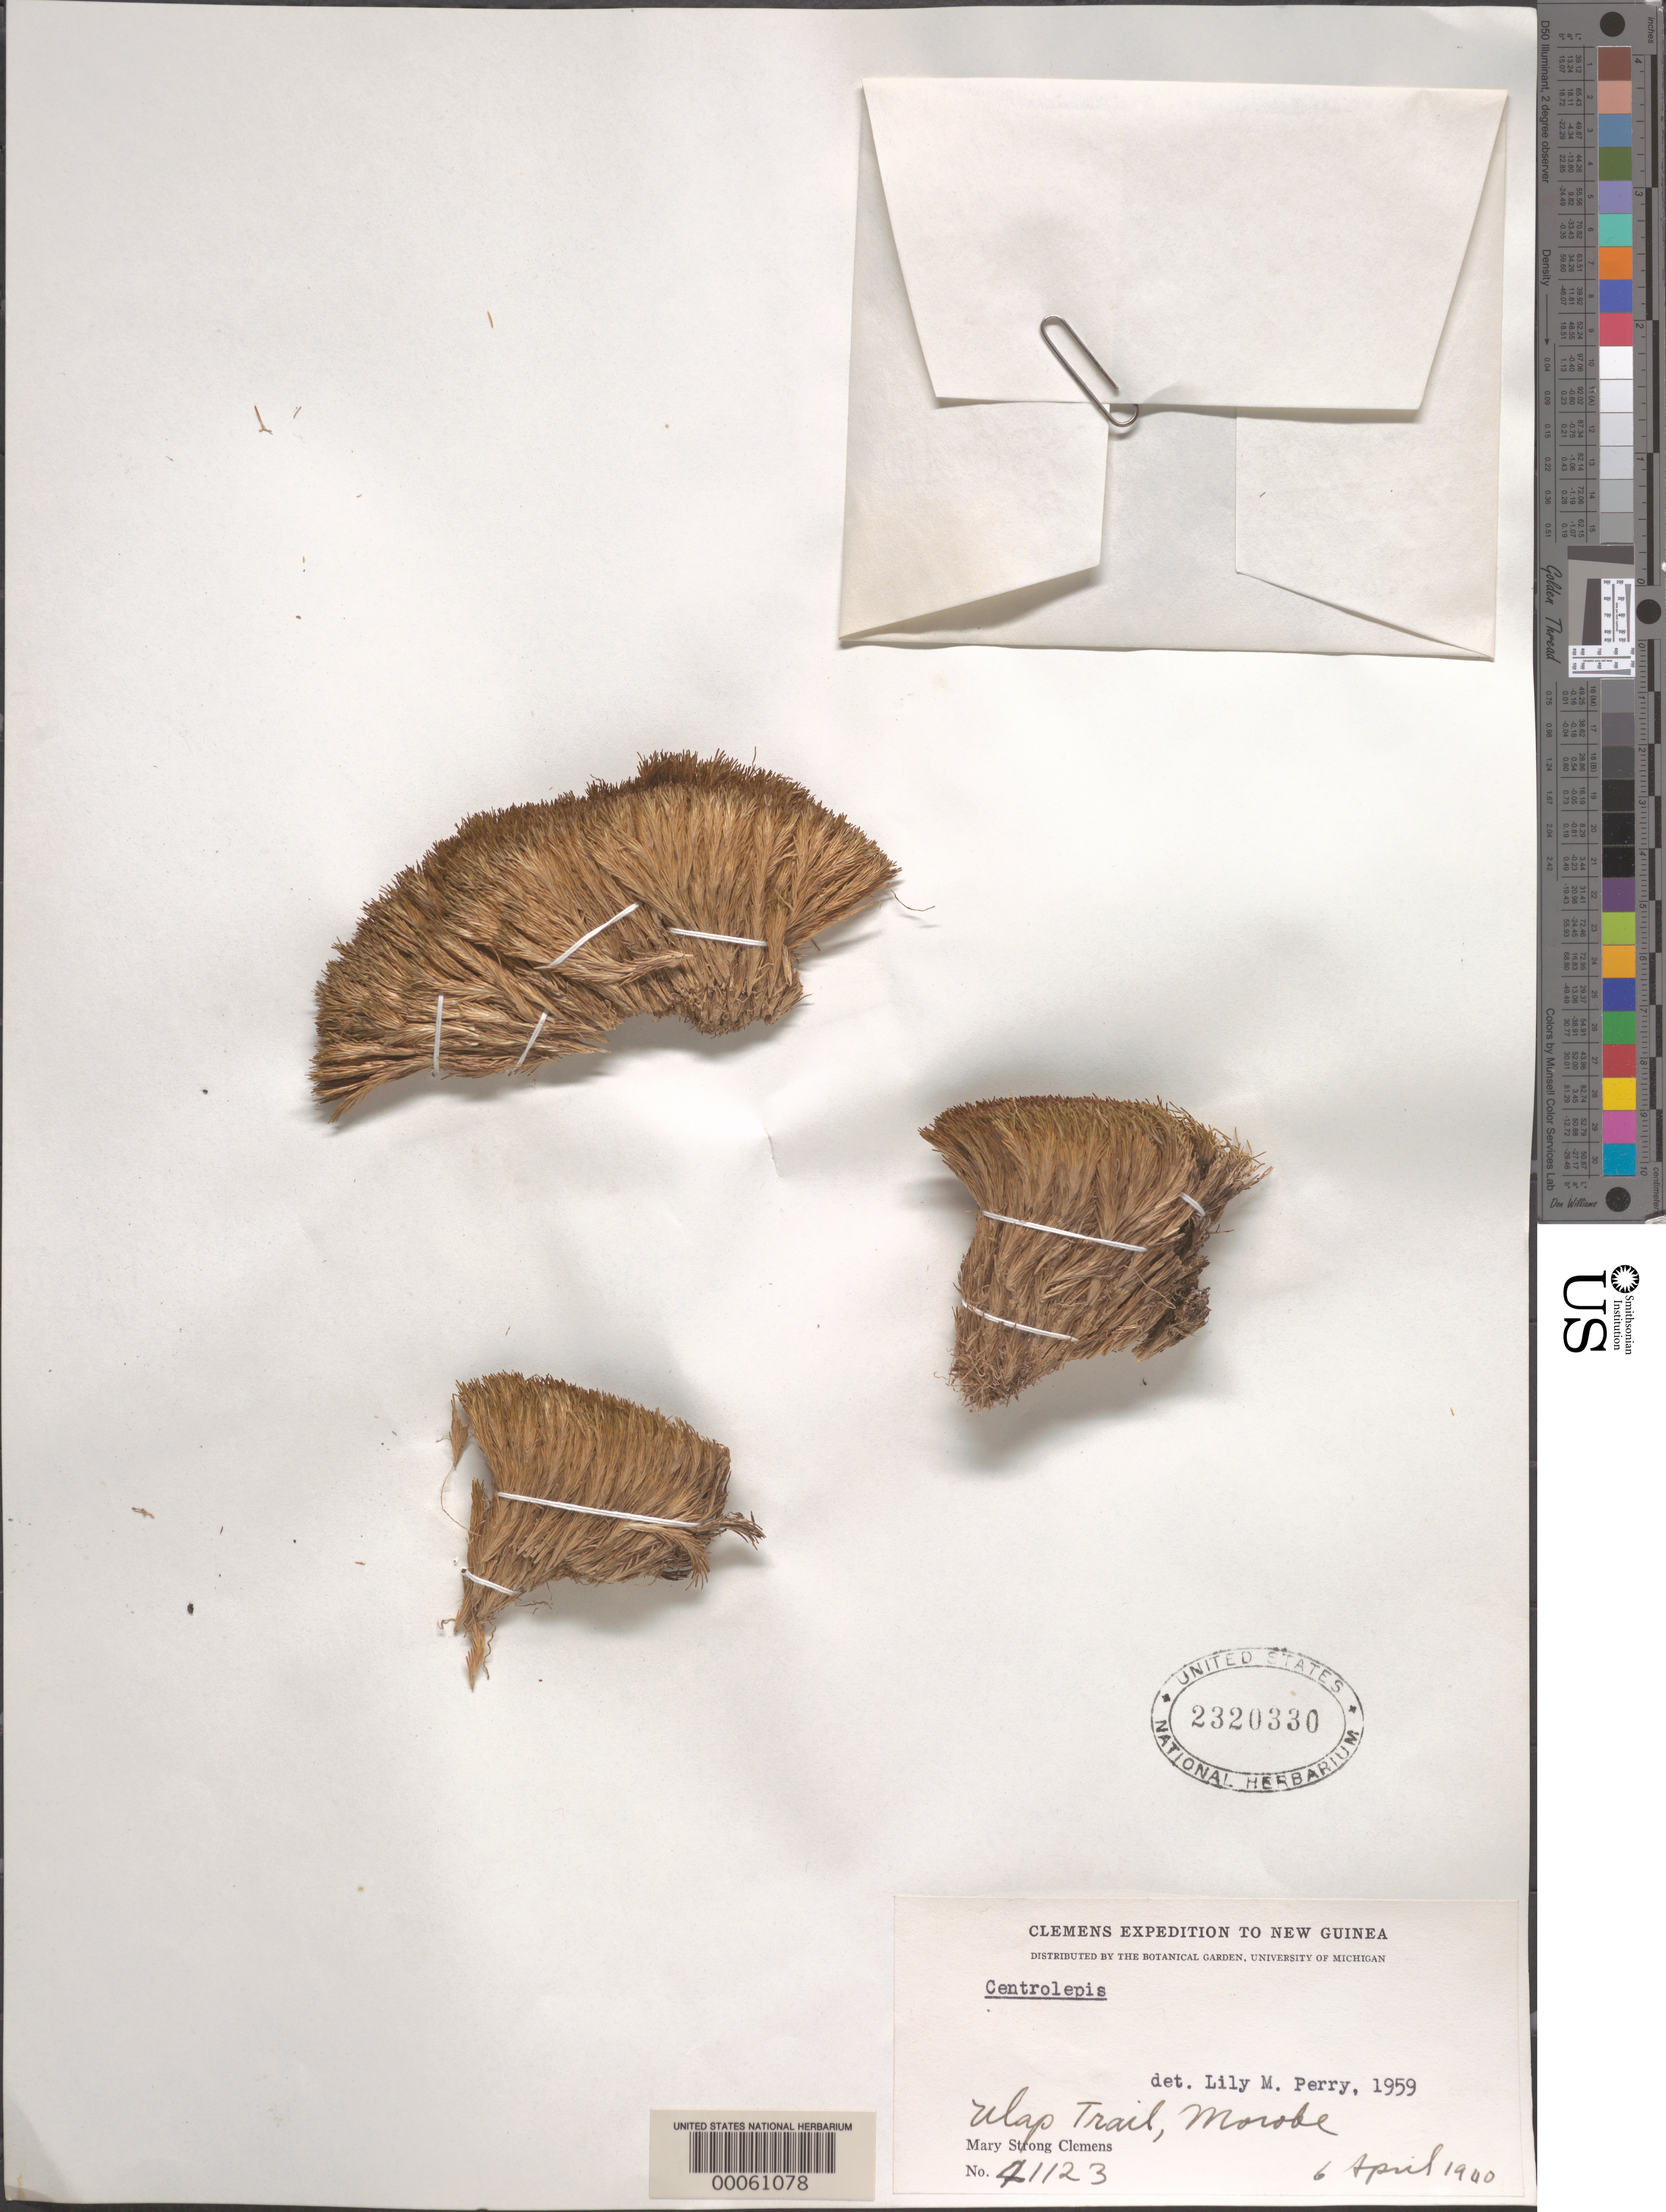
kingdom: Plantae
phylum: Tracheophyta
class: Liliopsida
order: Poales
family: Restionaceae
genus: Centrolepis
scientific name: Centrolepis sp.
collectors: M. S. Clemens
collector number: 41123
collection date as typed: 06 Apr 1940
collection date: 1940-04-06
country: Papua New Guinea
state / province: Morobe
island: New Guinea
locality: Ulap trail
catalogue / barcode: US 2320330